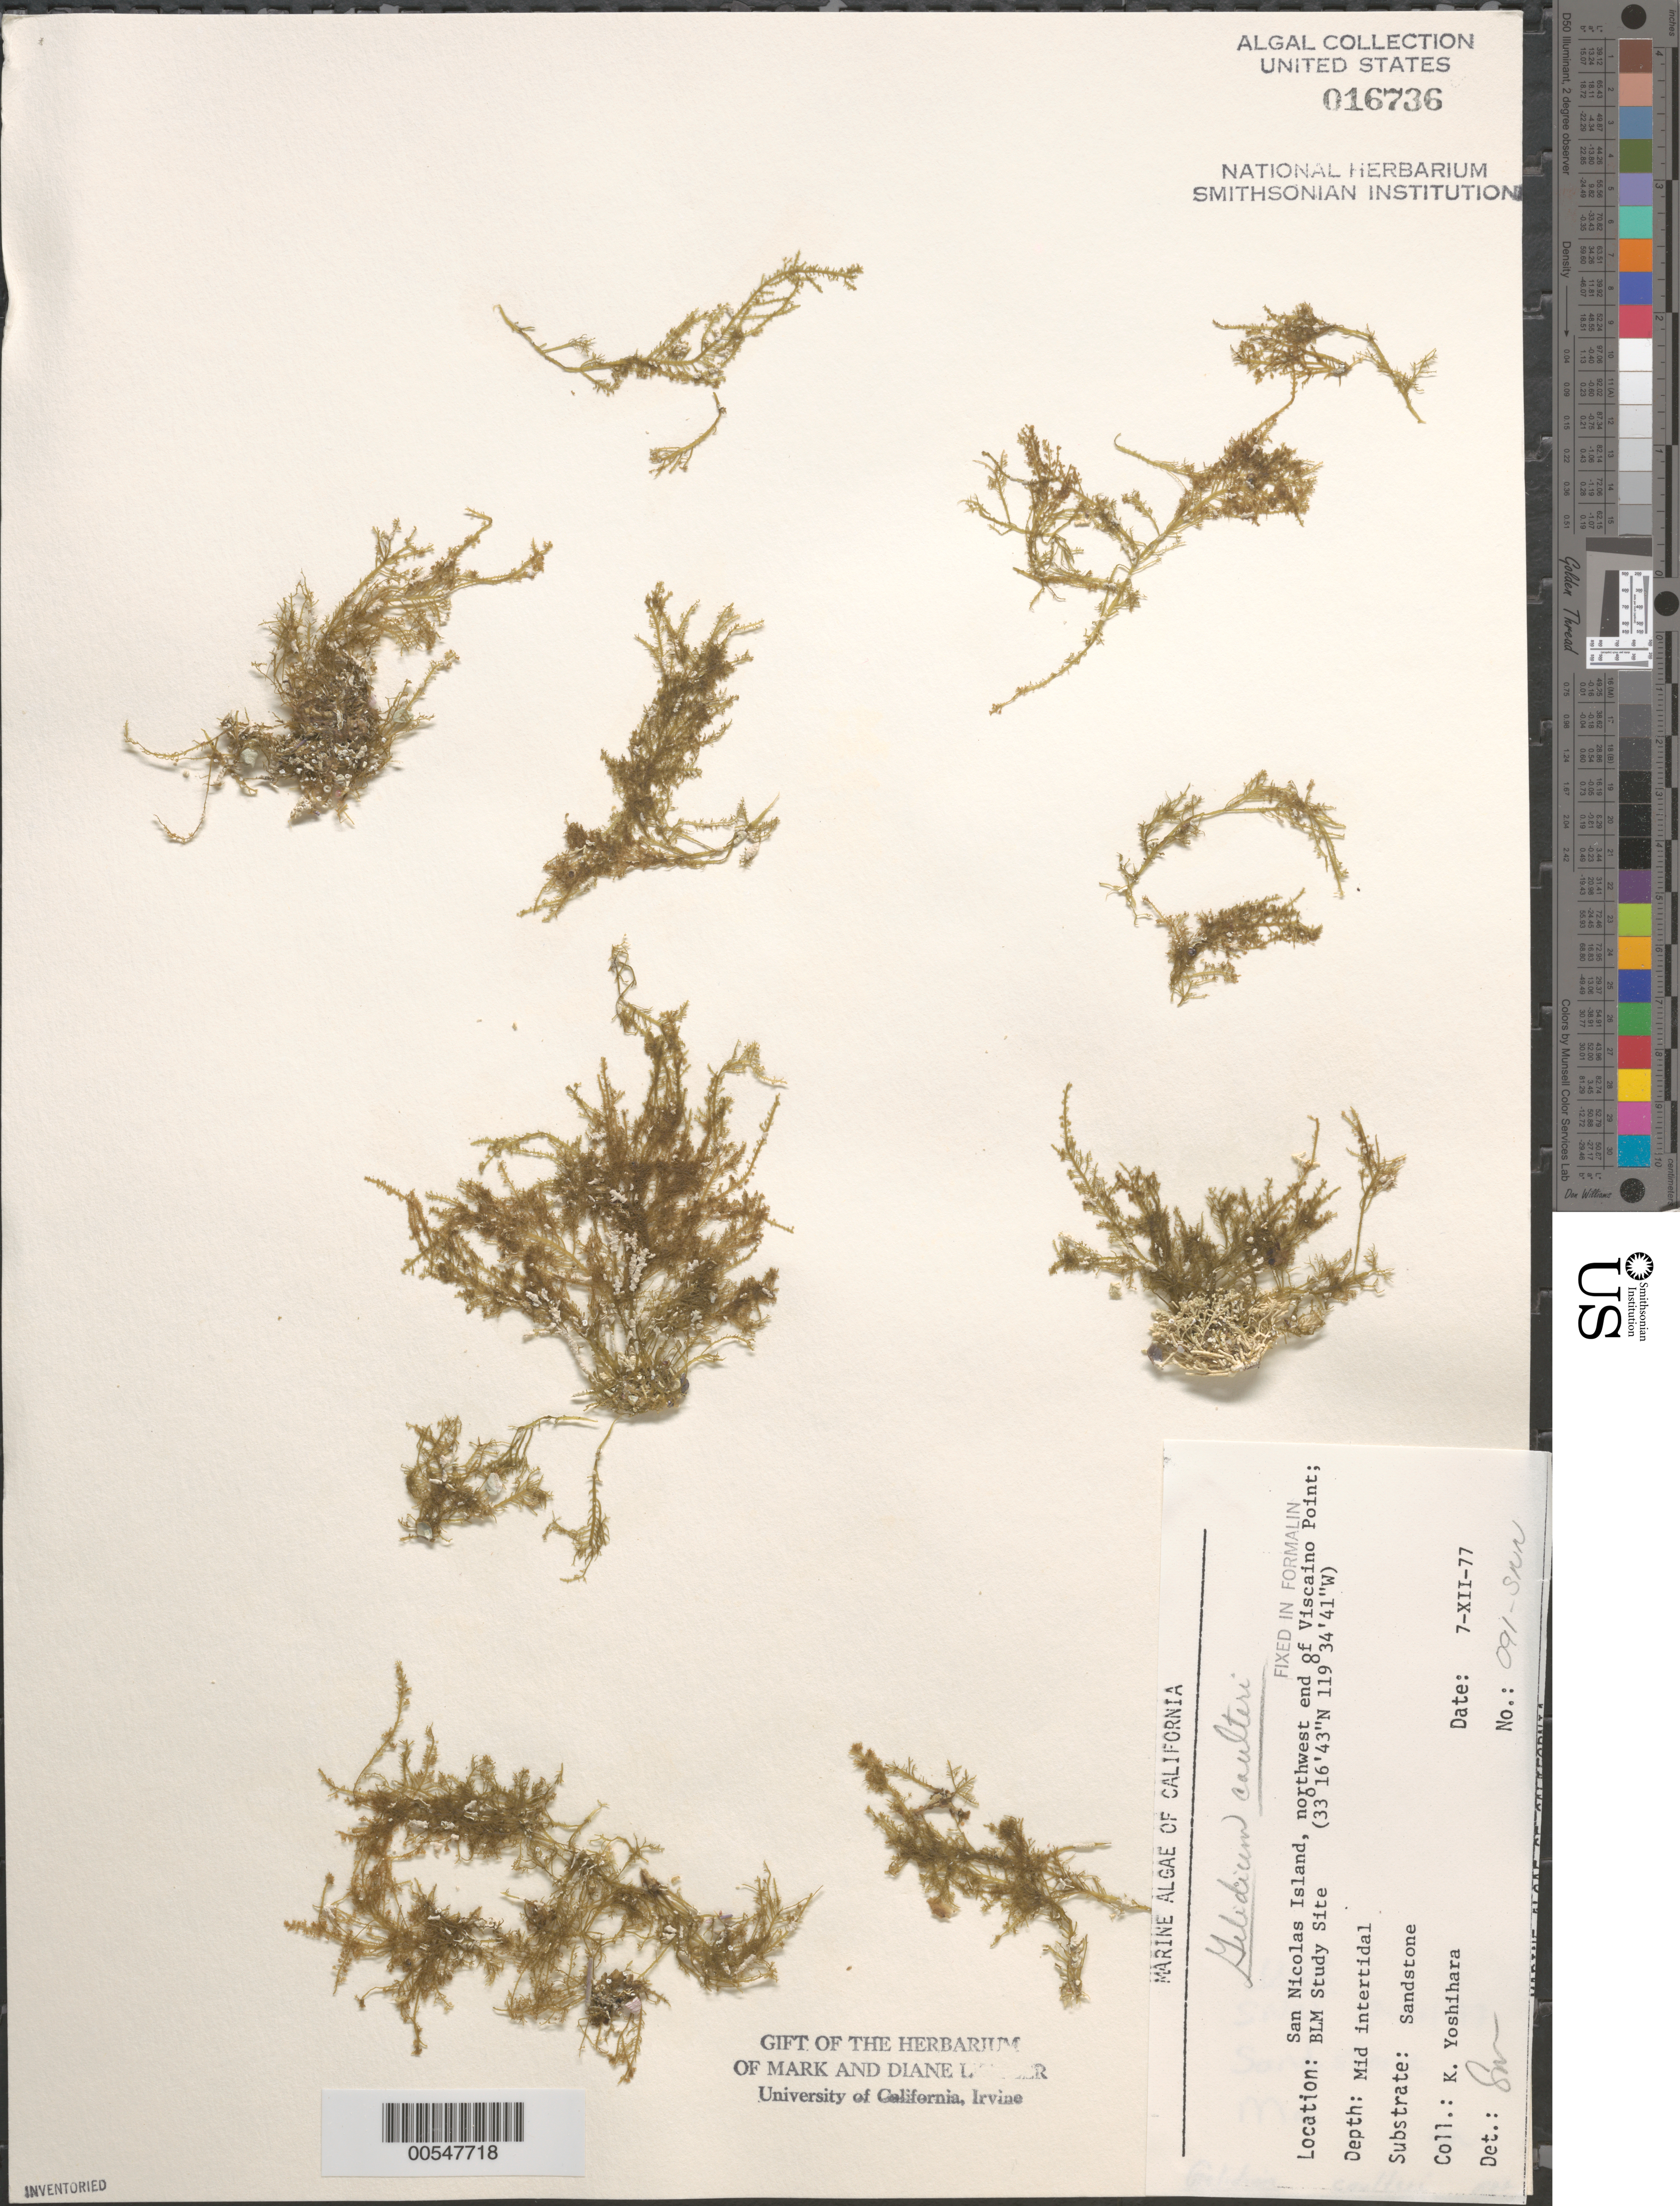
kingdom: Plantae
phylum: Rhodophyta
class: Florideophyceae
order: Gelidiales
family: Gelidiaceae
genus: Gelidium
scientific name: Gelidium coulteri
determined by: Murray, S. N.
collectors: K. Yoshihara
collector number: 091-snn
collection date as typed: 07 Dec 1977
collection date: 1977-12-07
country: United States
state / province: California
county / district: Ventura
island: San Nicolas Island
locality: Viscaino Point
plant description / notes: BLM-SOCALBIGHT Rocky Intertidal Survey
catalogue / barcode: US 16736